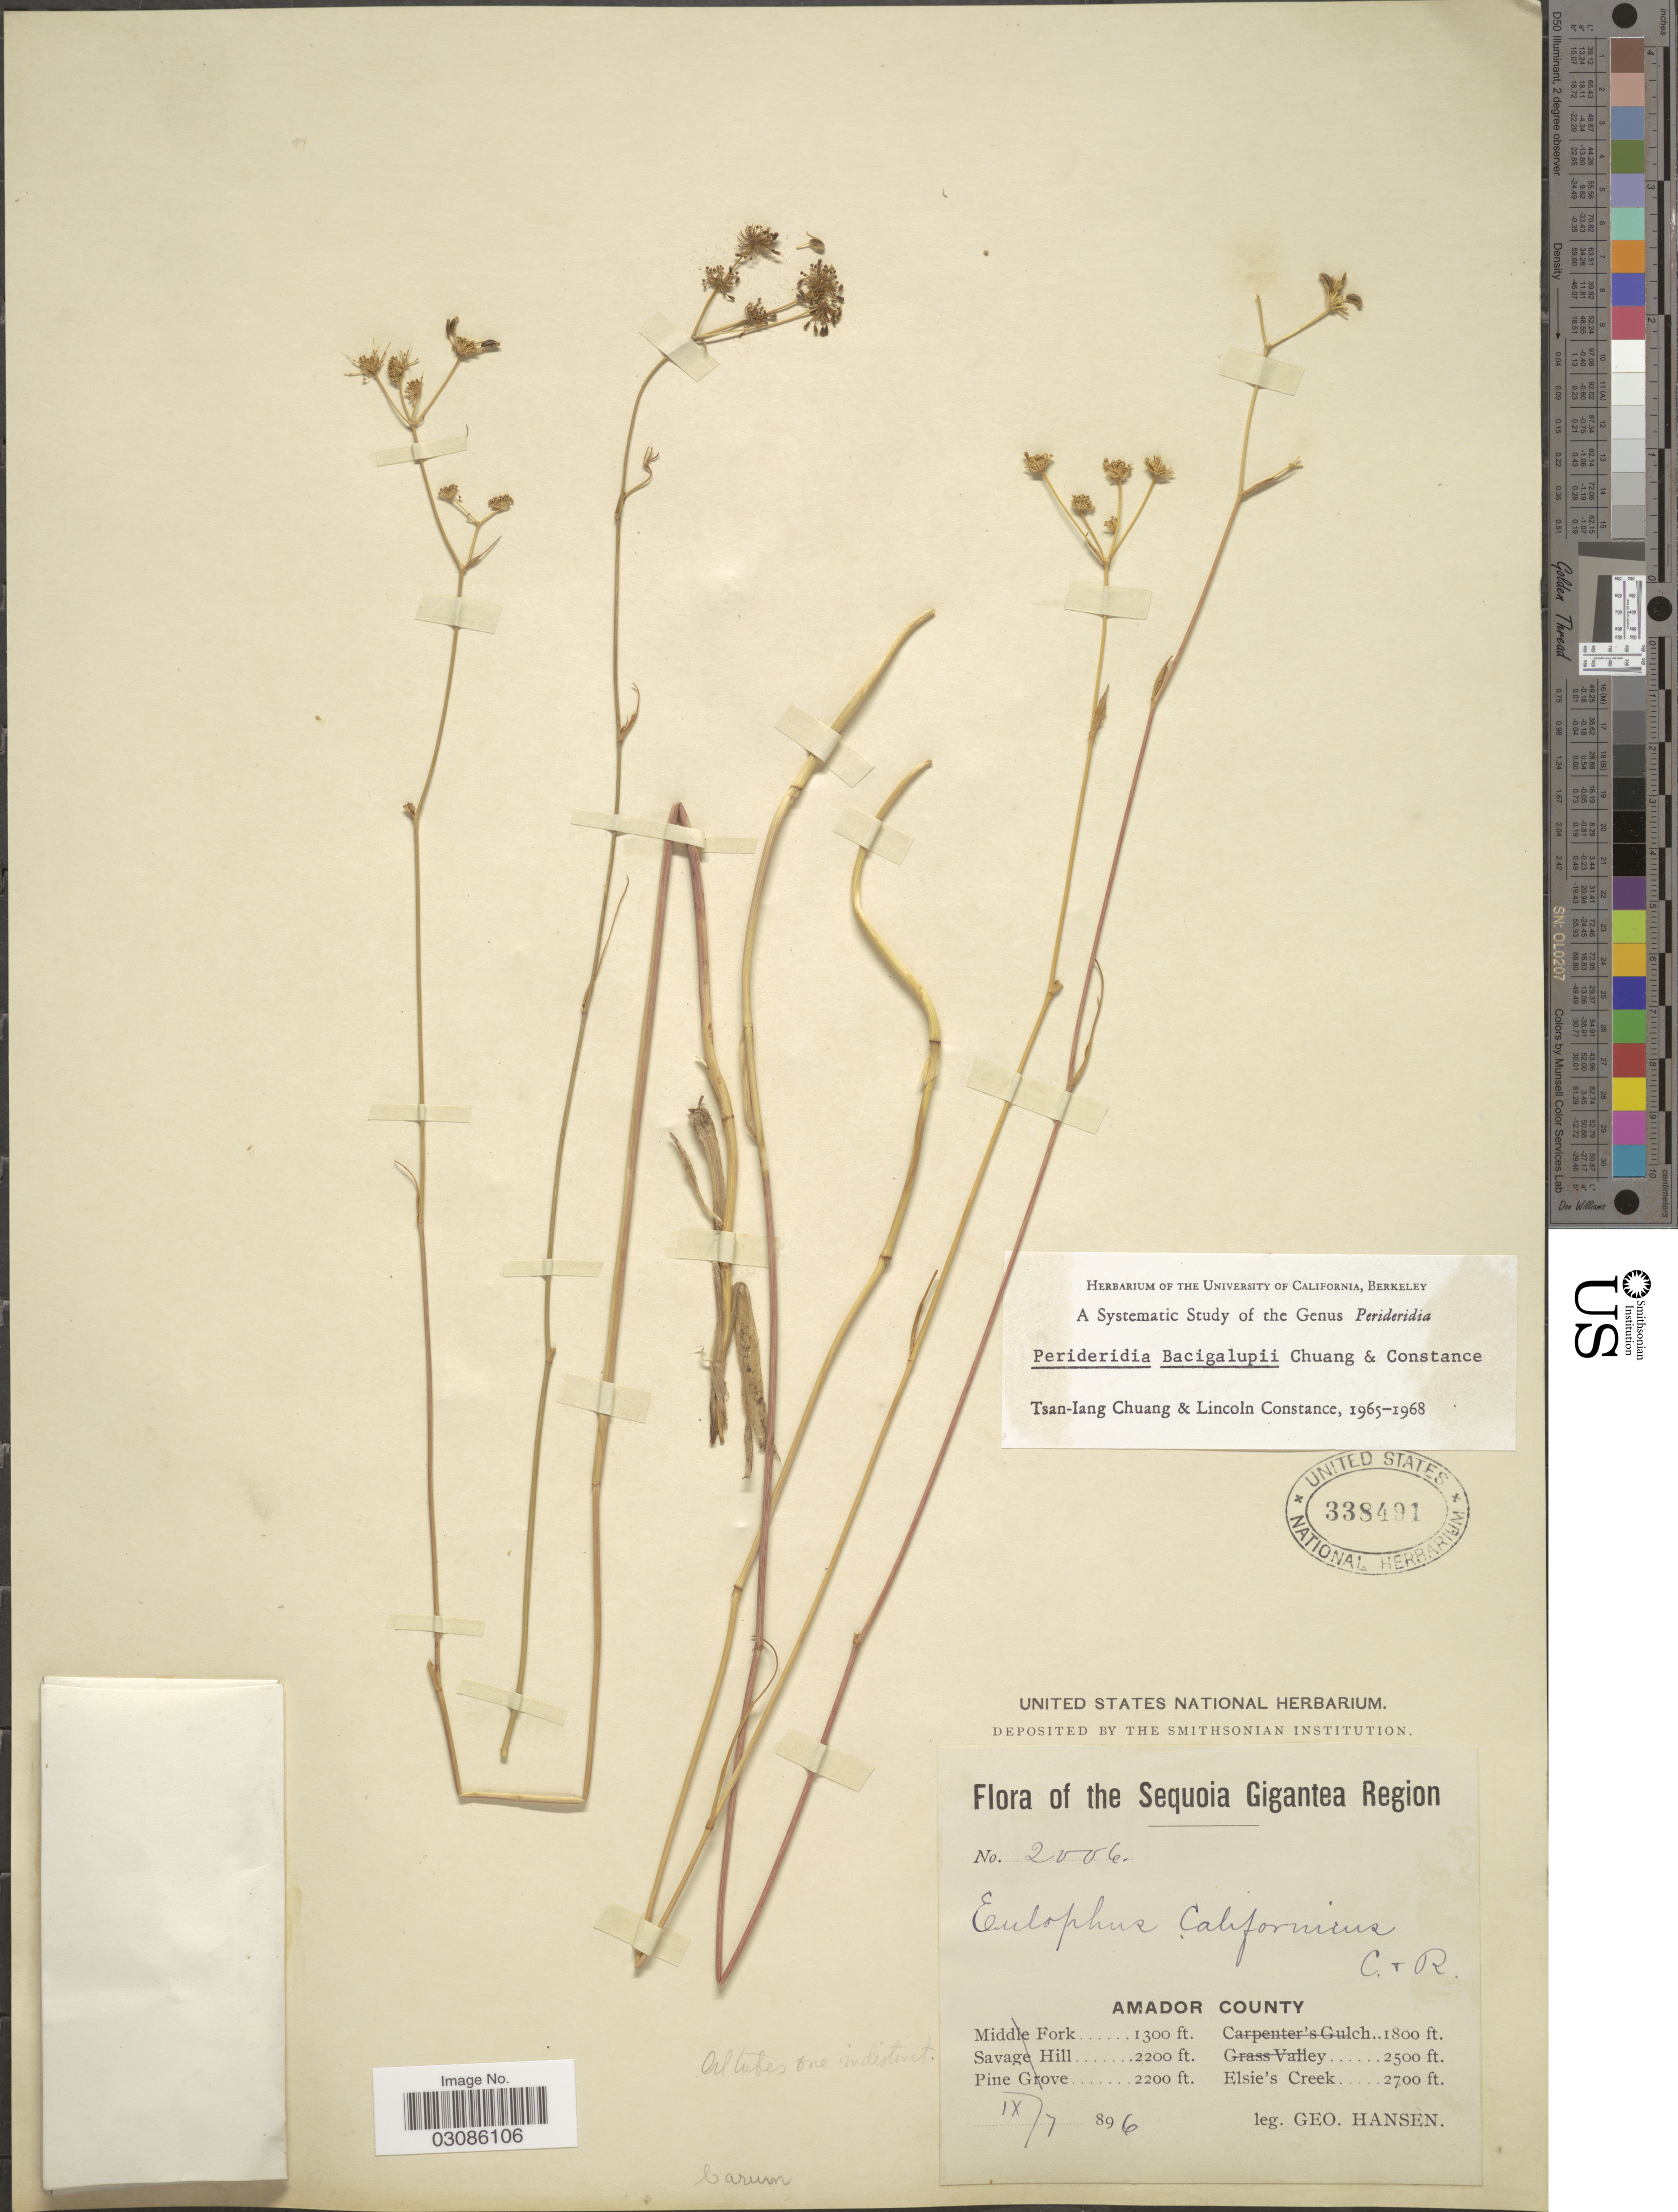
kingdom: Plantae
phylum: Tracheophyta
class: Magnoliopsida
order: Apiales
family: Apiaceae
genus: Perideridia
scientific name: Perideridia bacigalupii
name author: T.I. Chuang & Constance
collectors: G. Hansen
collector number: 2006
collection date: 1896-09-07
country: United States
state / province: California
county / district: Amador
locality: The Sequoia Gigantea Region, Amador County, Elsie's Creek.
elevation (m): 823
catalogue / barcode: US 338491